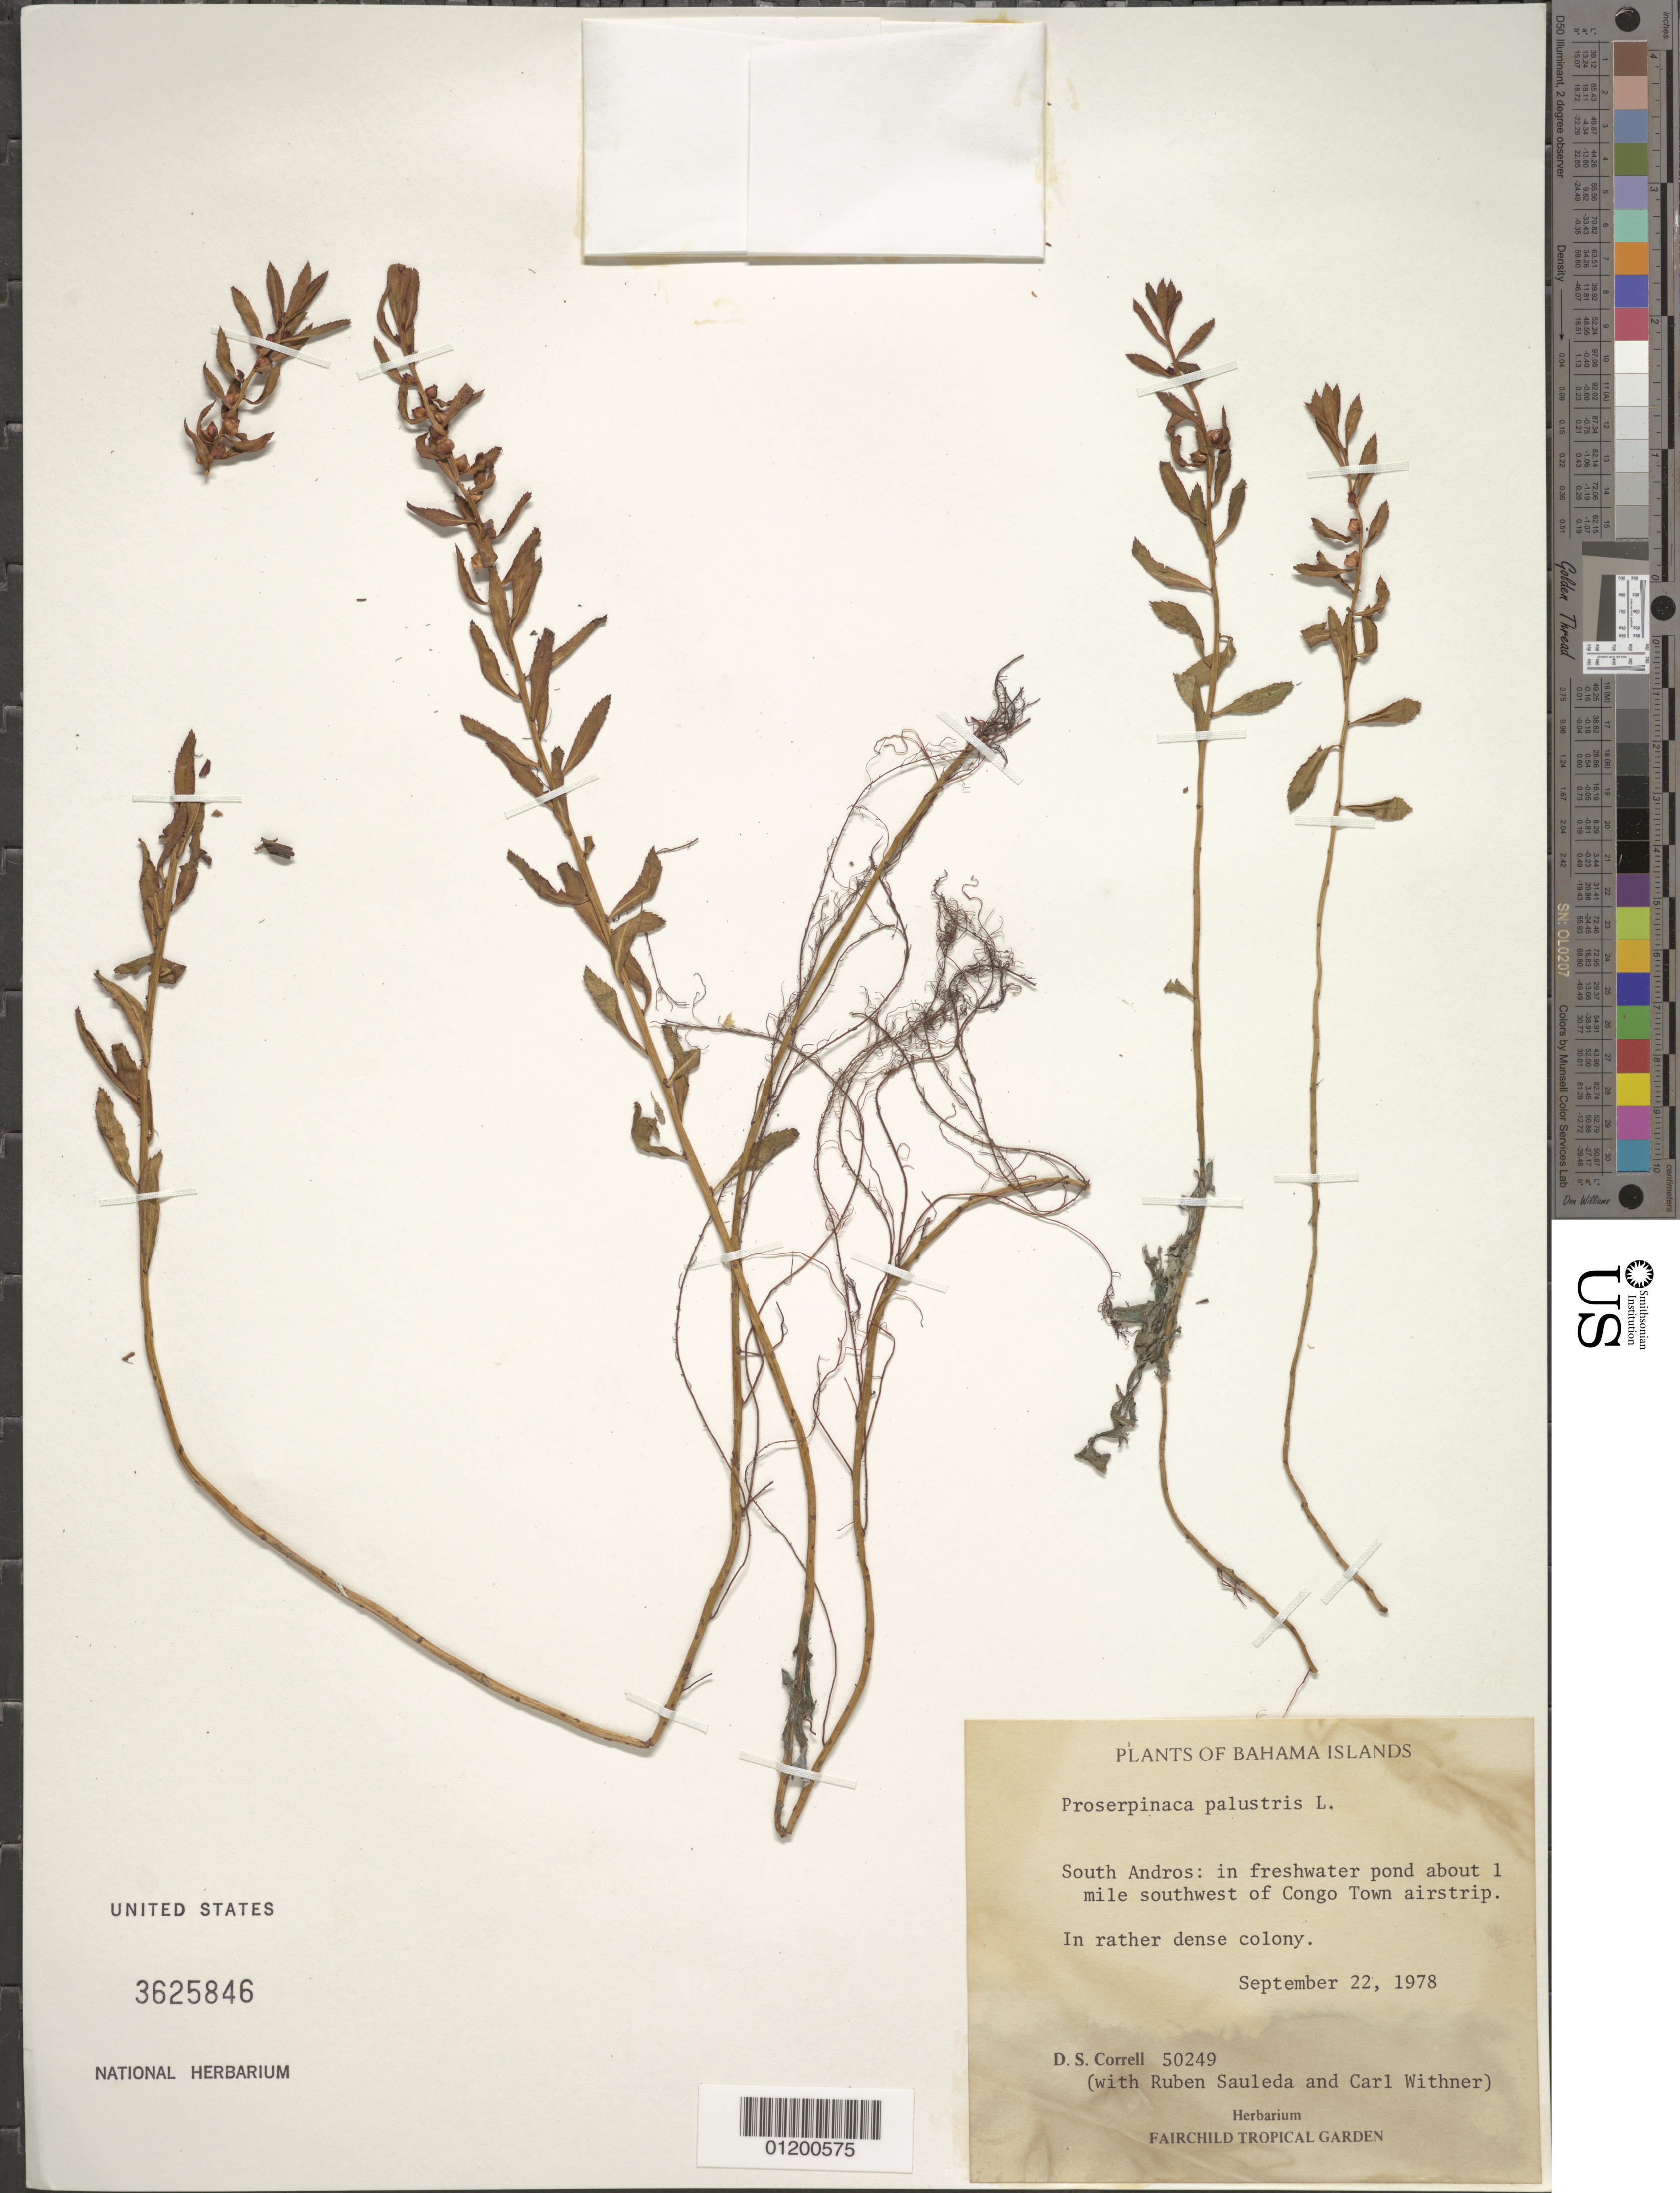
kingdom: Plantae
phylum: Tracheophyta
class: Magnoliopsida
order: Saxifragales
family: Haloragaceae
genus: Proserpinaca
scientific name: Proserpinaca palustris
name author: L.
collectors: D. S. Correll, R. Sauleda & C. L. Withner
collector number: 50249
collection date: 1978-09-22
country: Bahamas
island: South Andros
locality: In water of freshwater pond about 1 mile SW of Congo Town airstrip.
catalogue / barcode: US 3625846